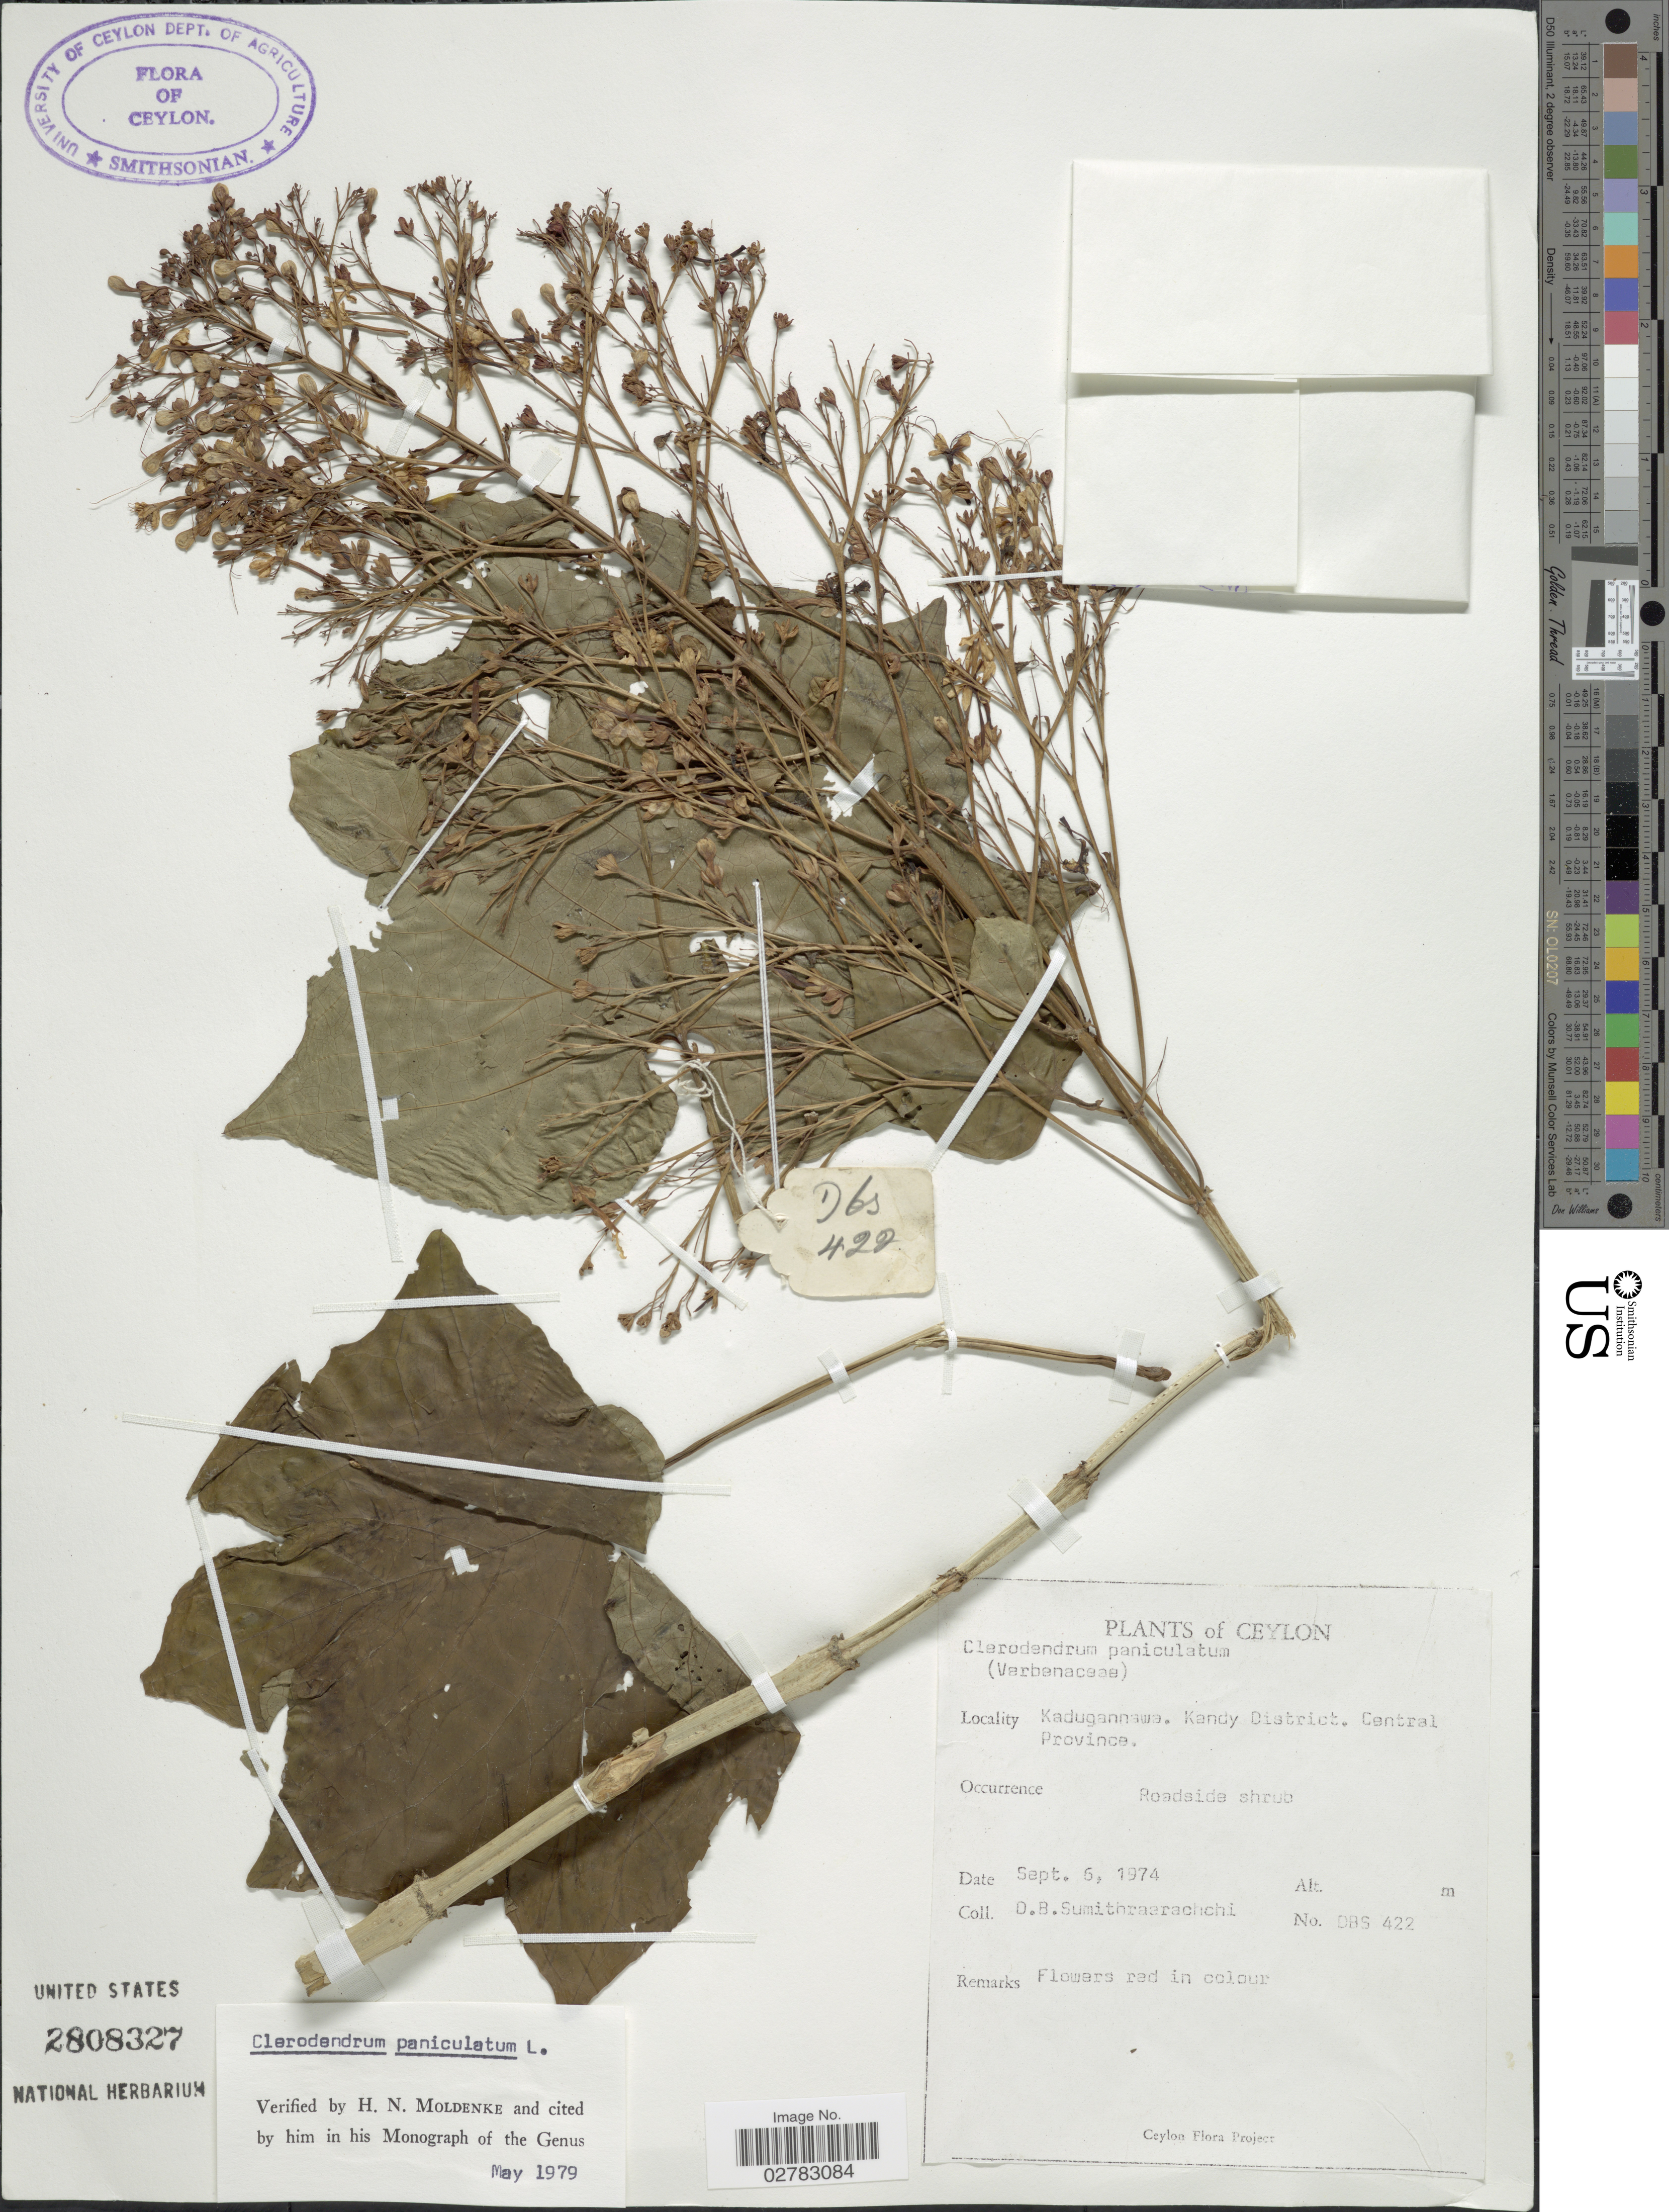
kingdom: Plantae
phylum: Tracheophyta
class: Magnoliopsida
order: Lamiales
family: Lamiaceae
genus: Clerodendrum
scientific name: Clerodendrum paniculatum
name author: L.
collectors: D. B. Sumithraarachchi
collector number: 422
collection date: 1974-09-06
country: Sri Lanka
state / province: Central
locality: Ceylon. Kadugannawa. Kandy District. Central Province.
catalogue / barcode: US 2808327